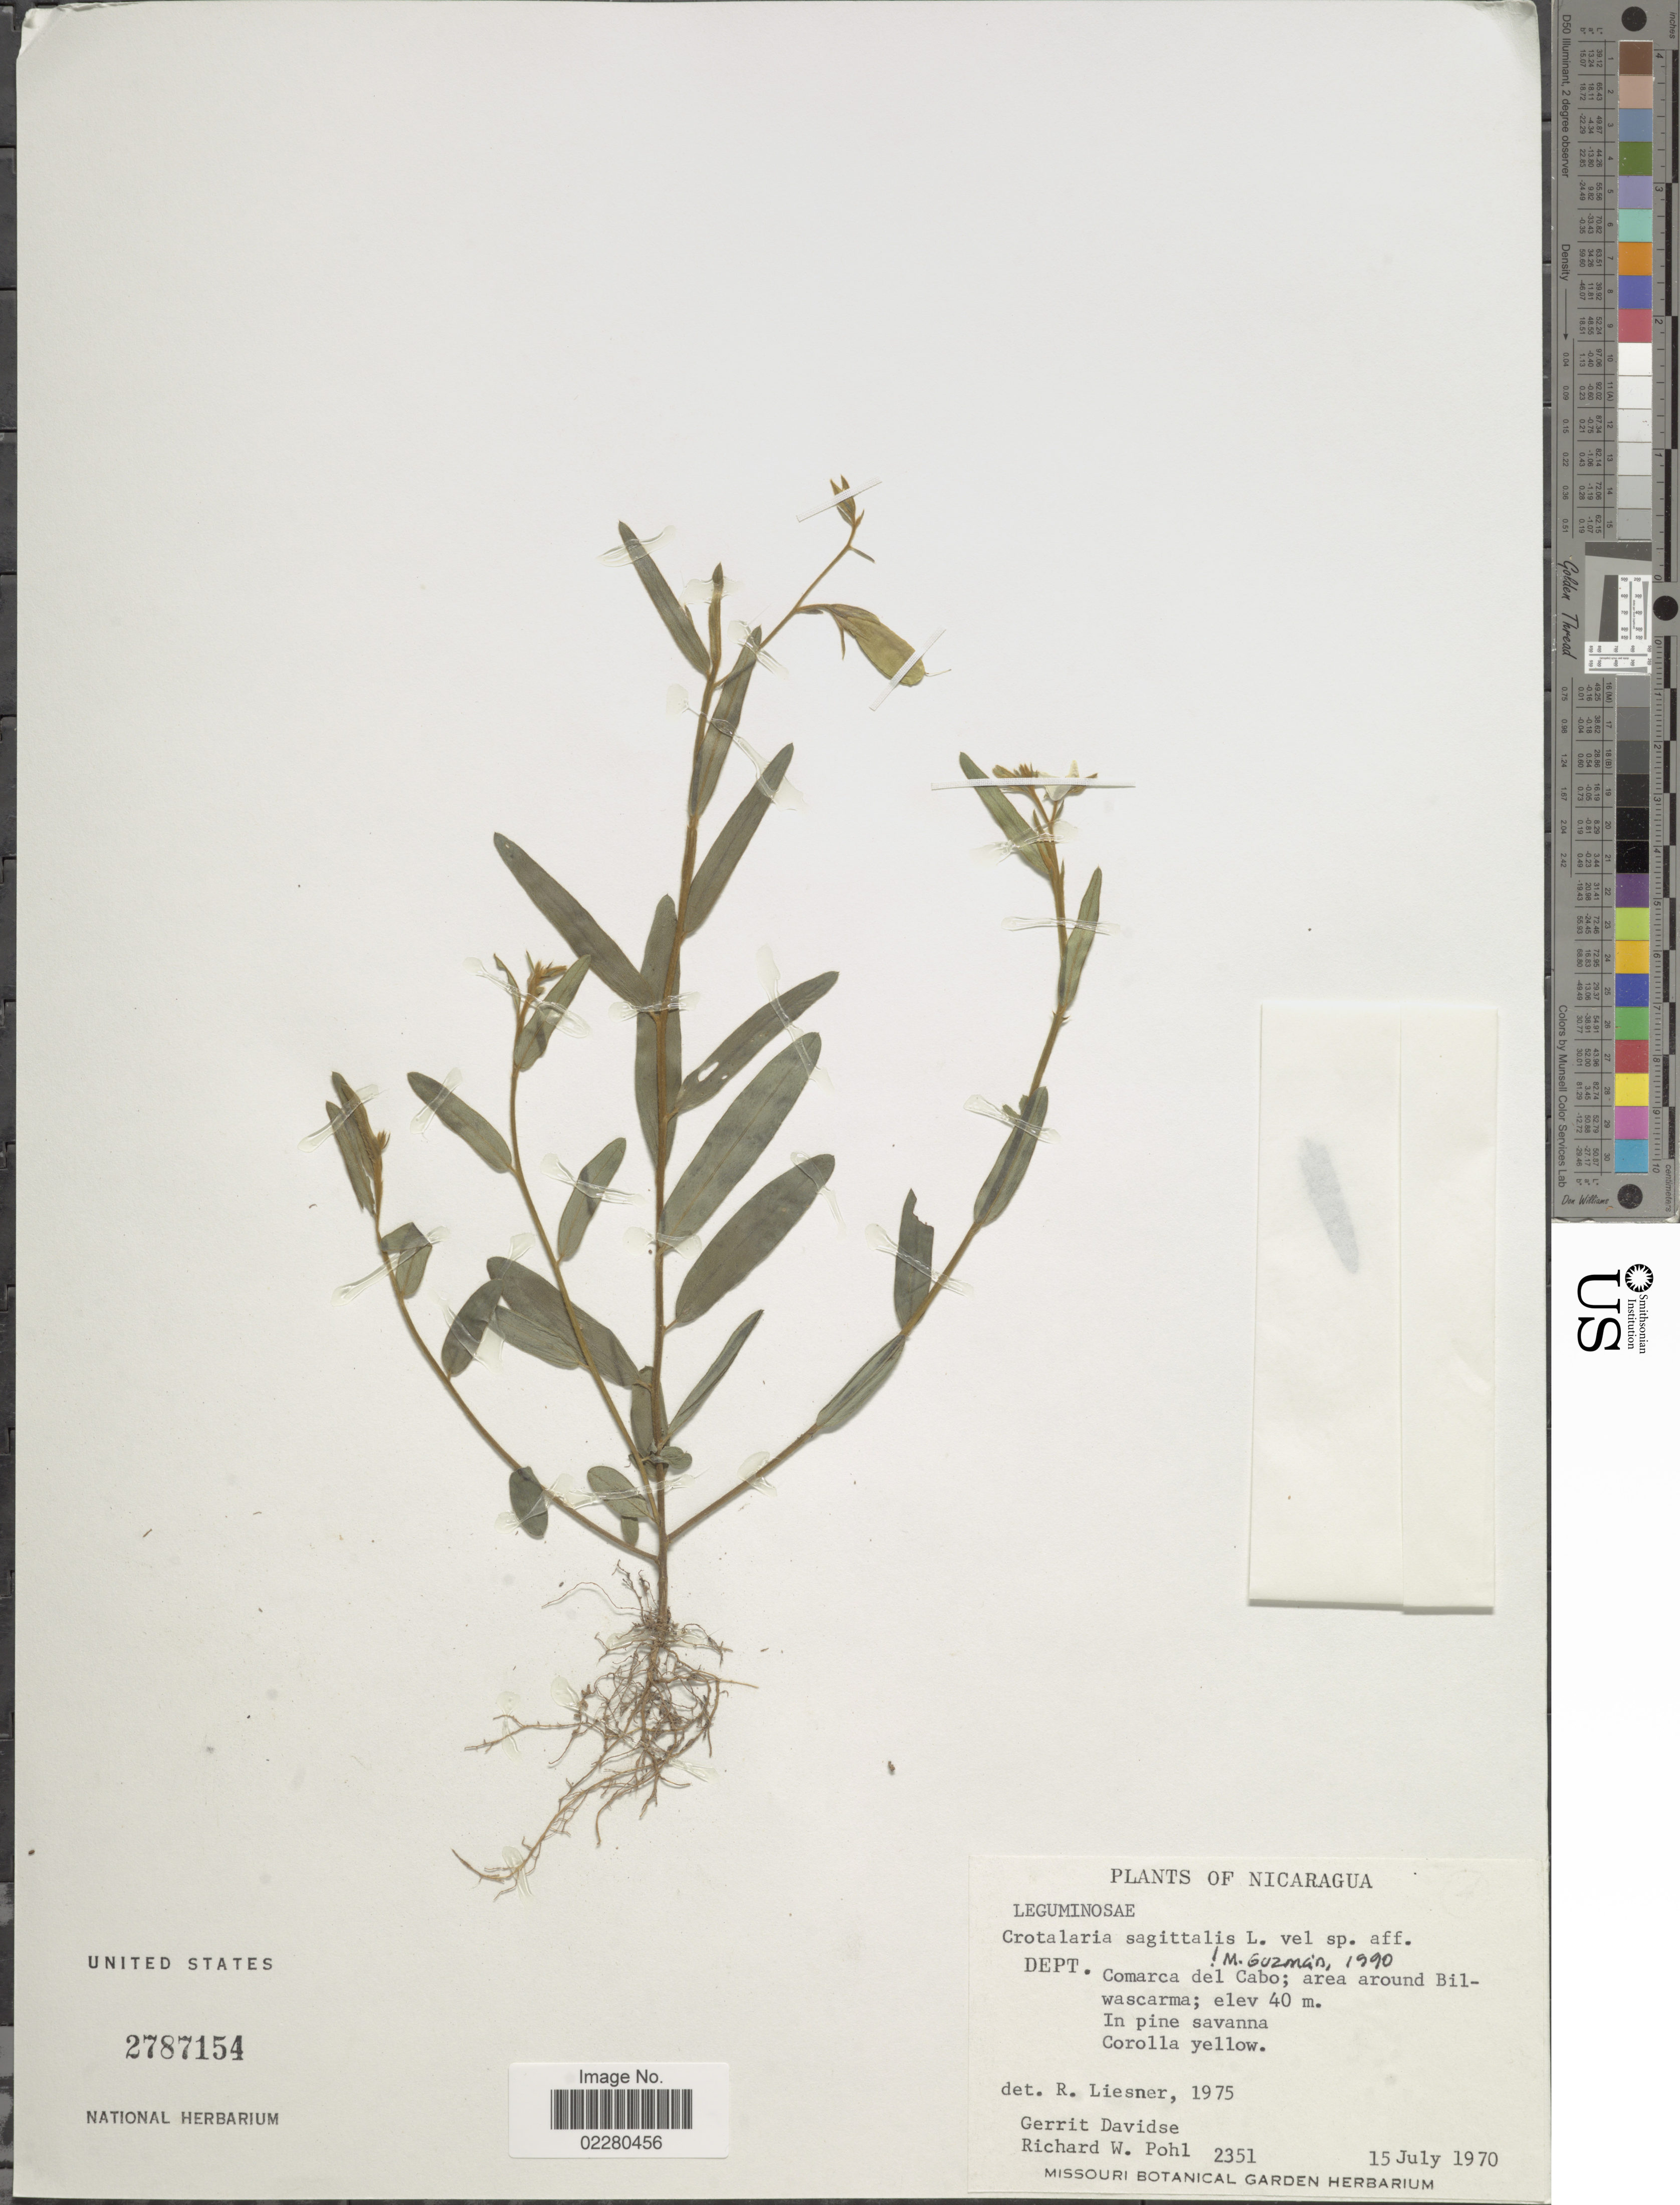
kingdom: Plantae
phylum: Tracheophyta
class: Magnoliopsida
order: Fabales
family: Fabaceae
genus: Crotalaria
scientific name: Crotalaria sagittalis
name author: L.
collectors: G. Davidse & R. W. Pohl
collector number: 2351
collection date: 1970-07-15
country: Nicaragua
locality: Dept. Comarca del Cabo; area around Bilwascarma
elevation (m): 40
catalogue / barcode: US 2787154